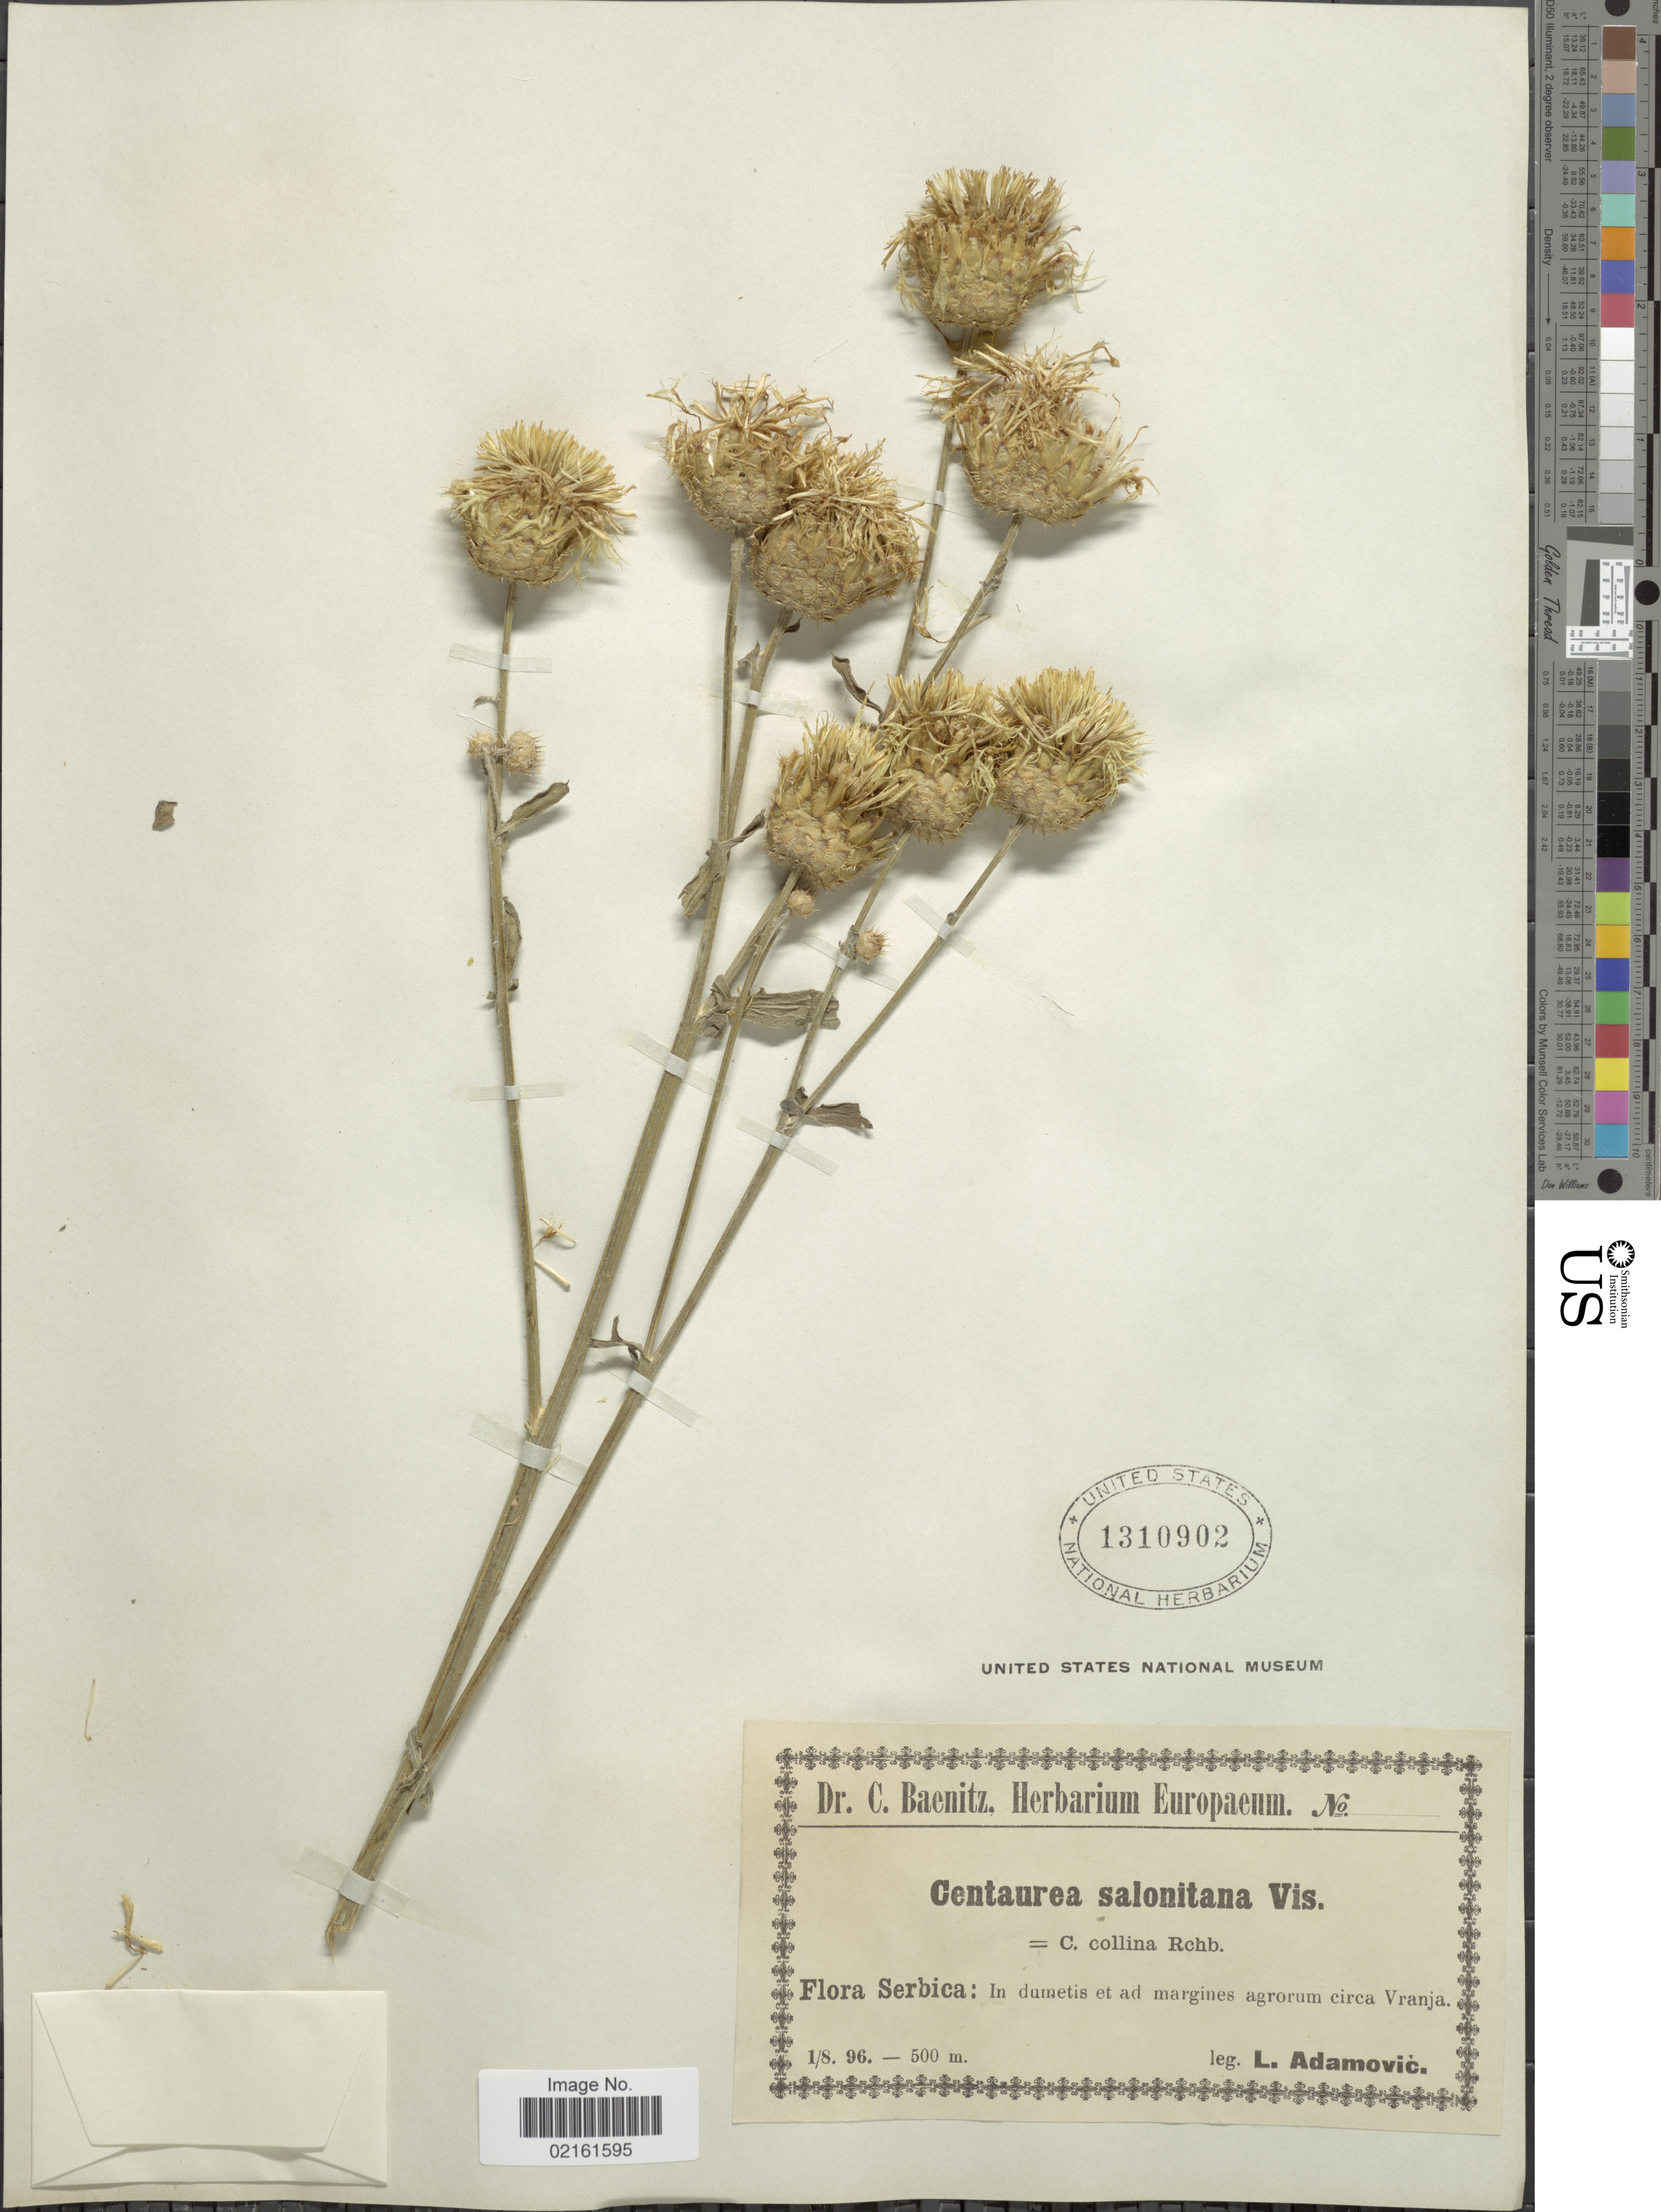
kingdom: Plantae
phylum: Tracheophyta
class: Magnoliopsida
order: Asterales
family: Asteraceae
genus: Centaurea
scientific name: Centaurea salonitana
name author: Vis.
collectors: L. Adamović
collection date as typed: Transcribed d/m/y: 1/8/96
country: Serbia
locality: Serbica: In dumetis et ad margines agrorum circa Vranje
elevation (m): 500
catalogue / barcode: US 1310902